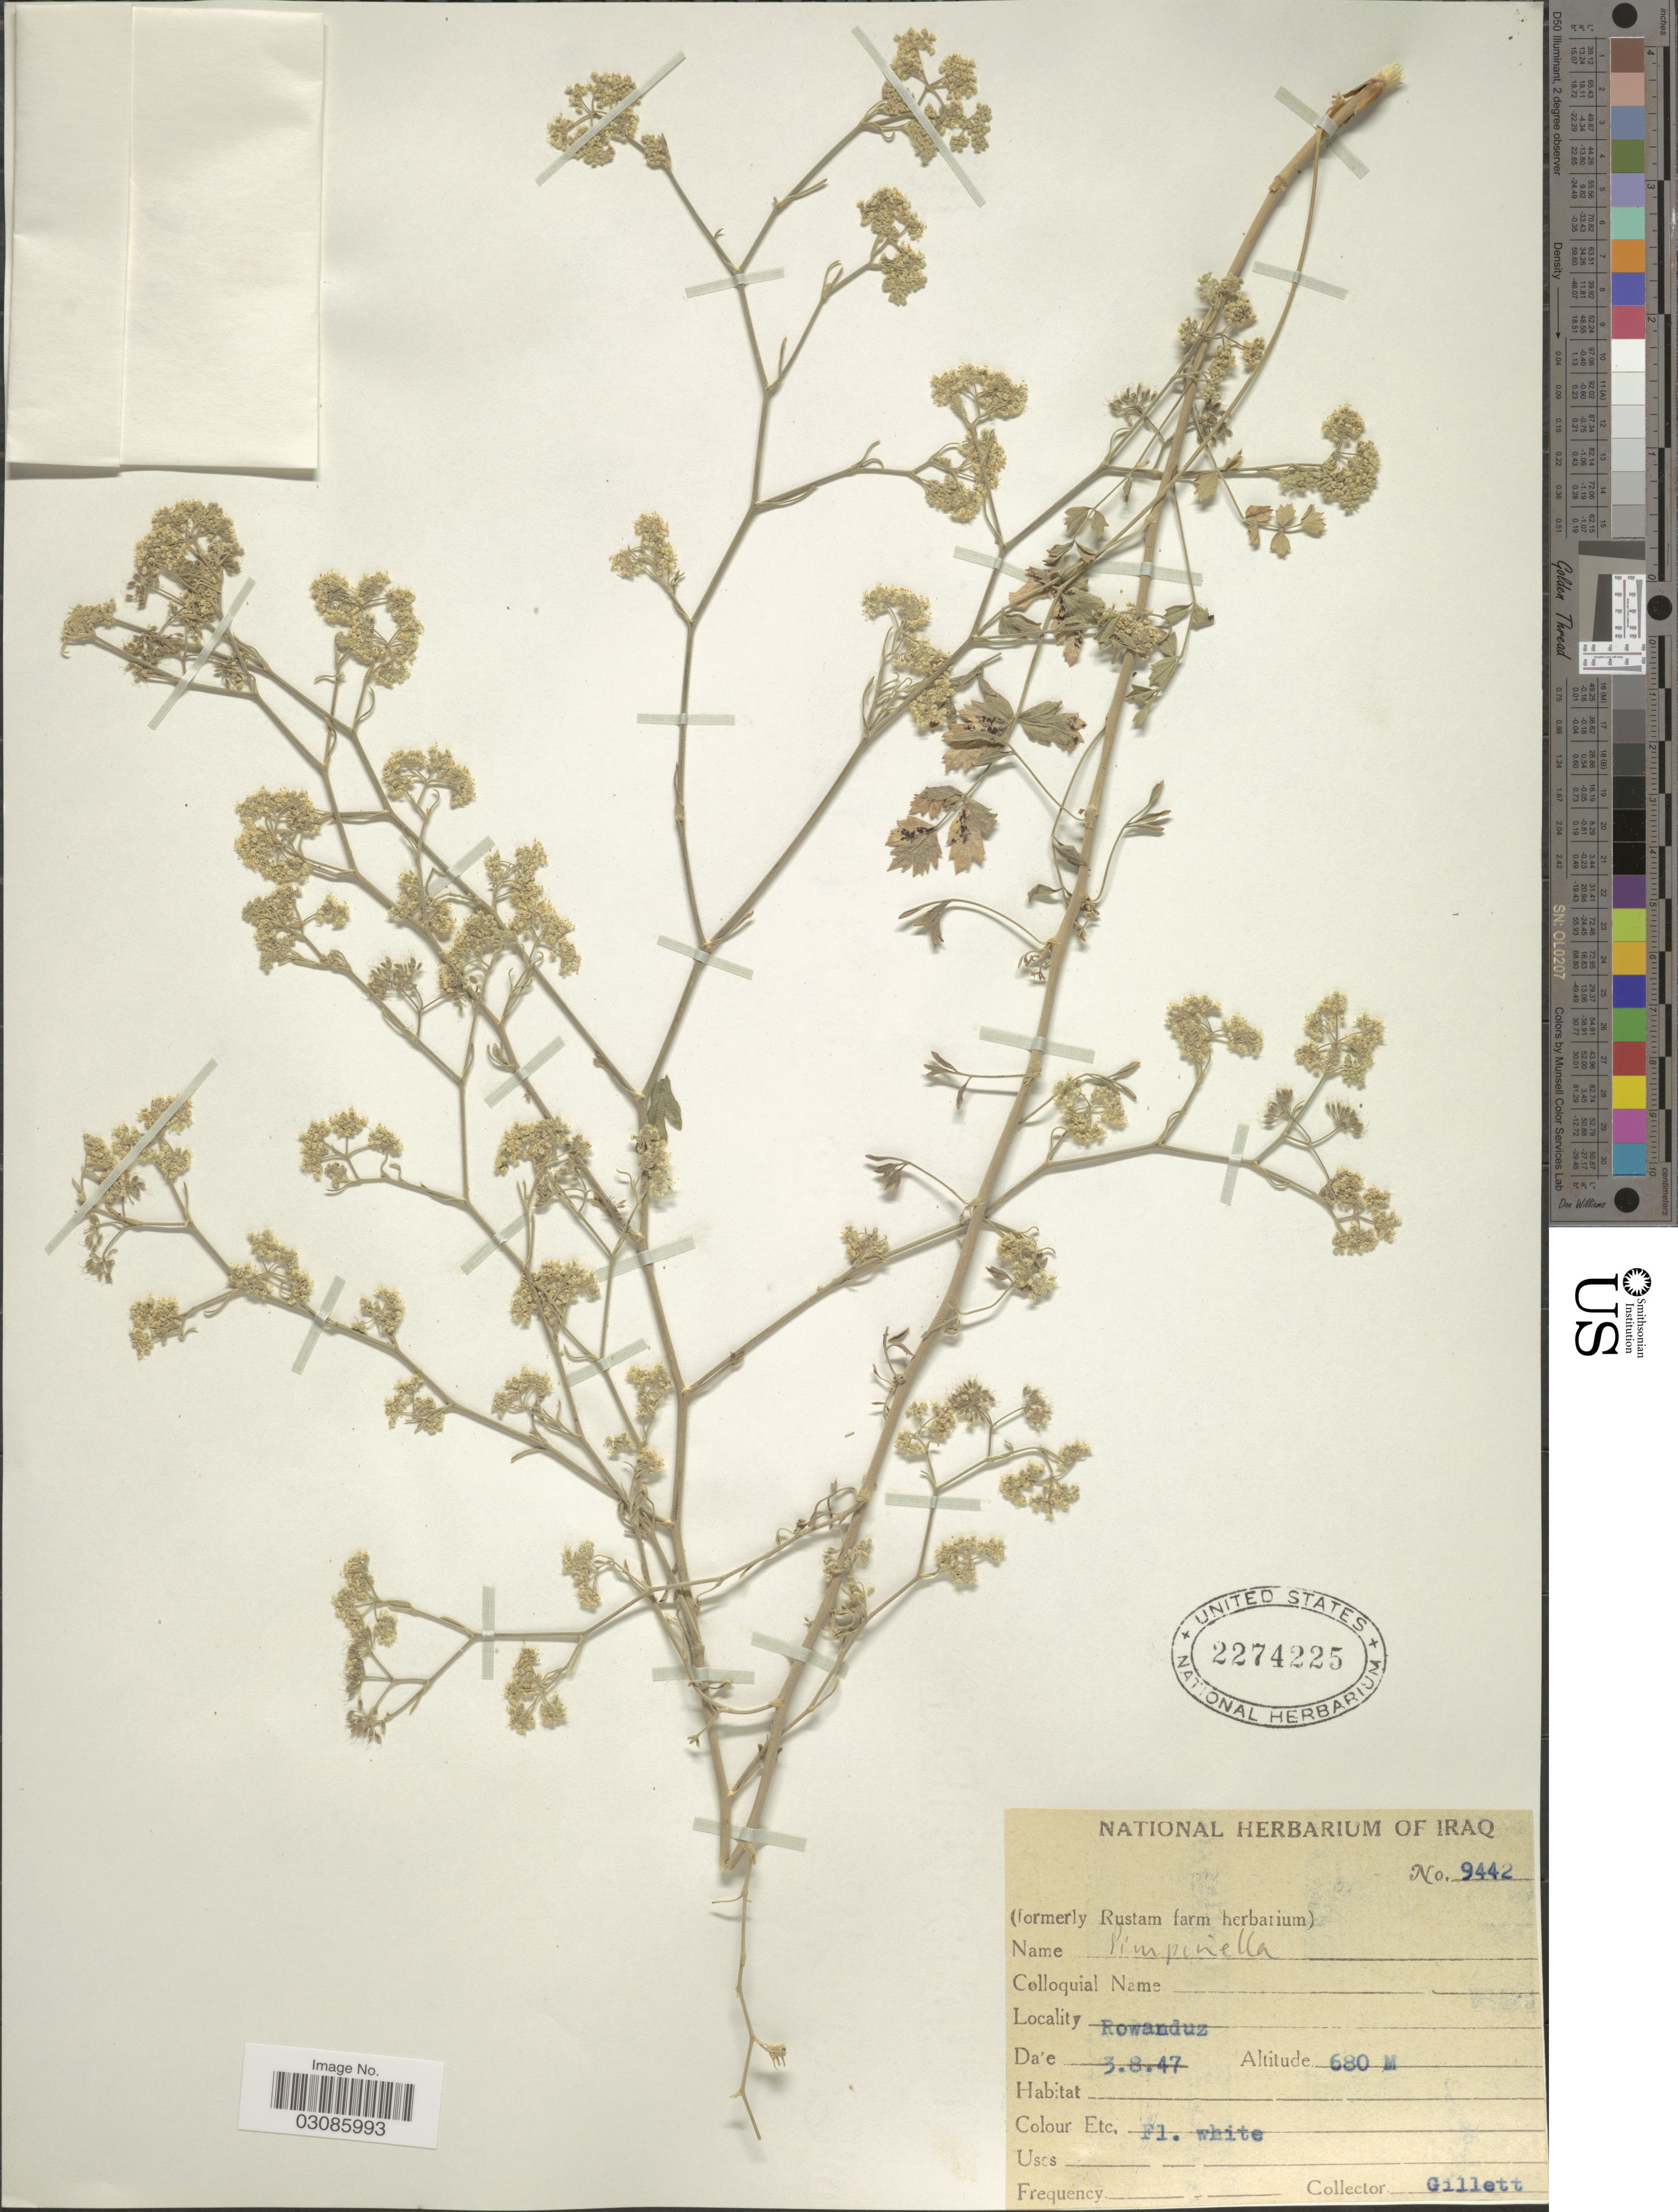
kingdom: Plantae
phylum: Tracheophyta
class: Magnoliopsida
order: Apiales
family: Apiaceae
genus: Pimpinella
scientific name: Pimpinella sp.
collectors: Gillett, --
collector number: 9442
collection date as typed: Transcribed d/m/y: 3/8/47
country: Iraq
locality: Rowanduz.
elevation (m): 680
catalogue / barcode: US 2274225